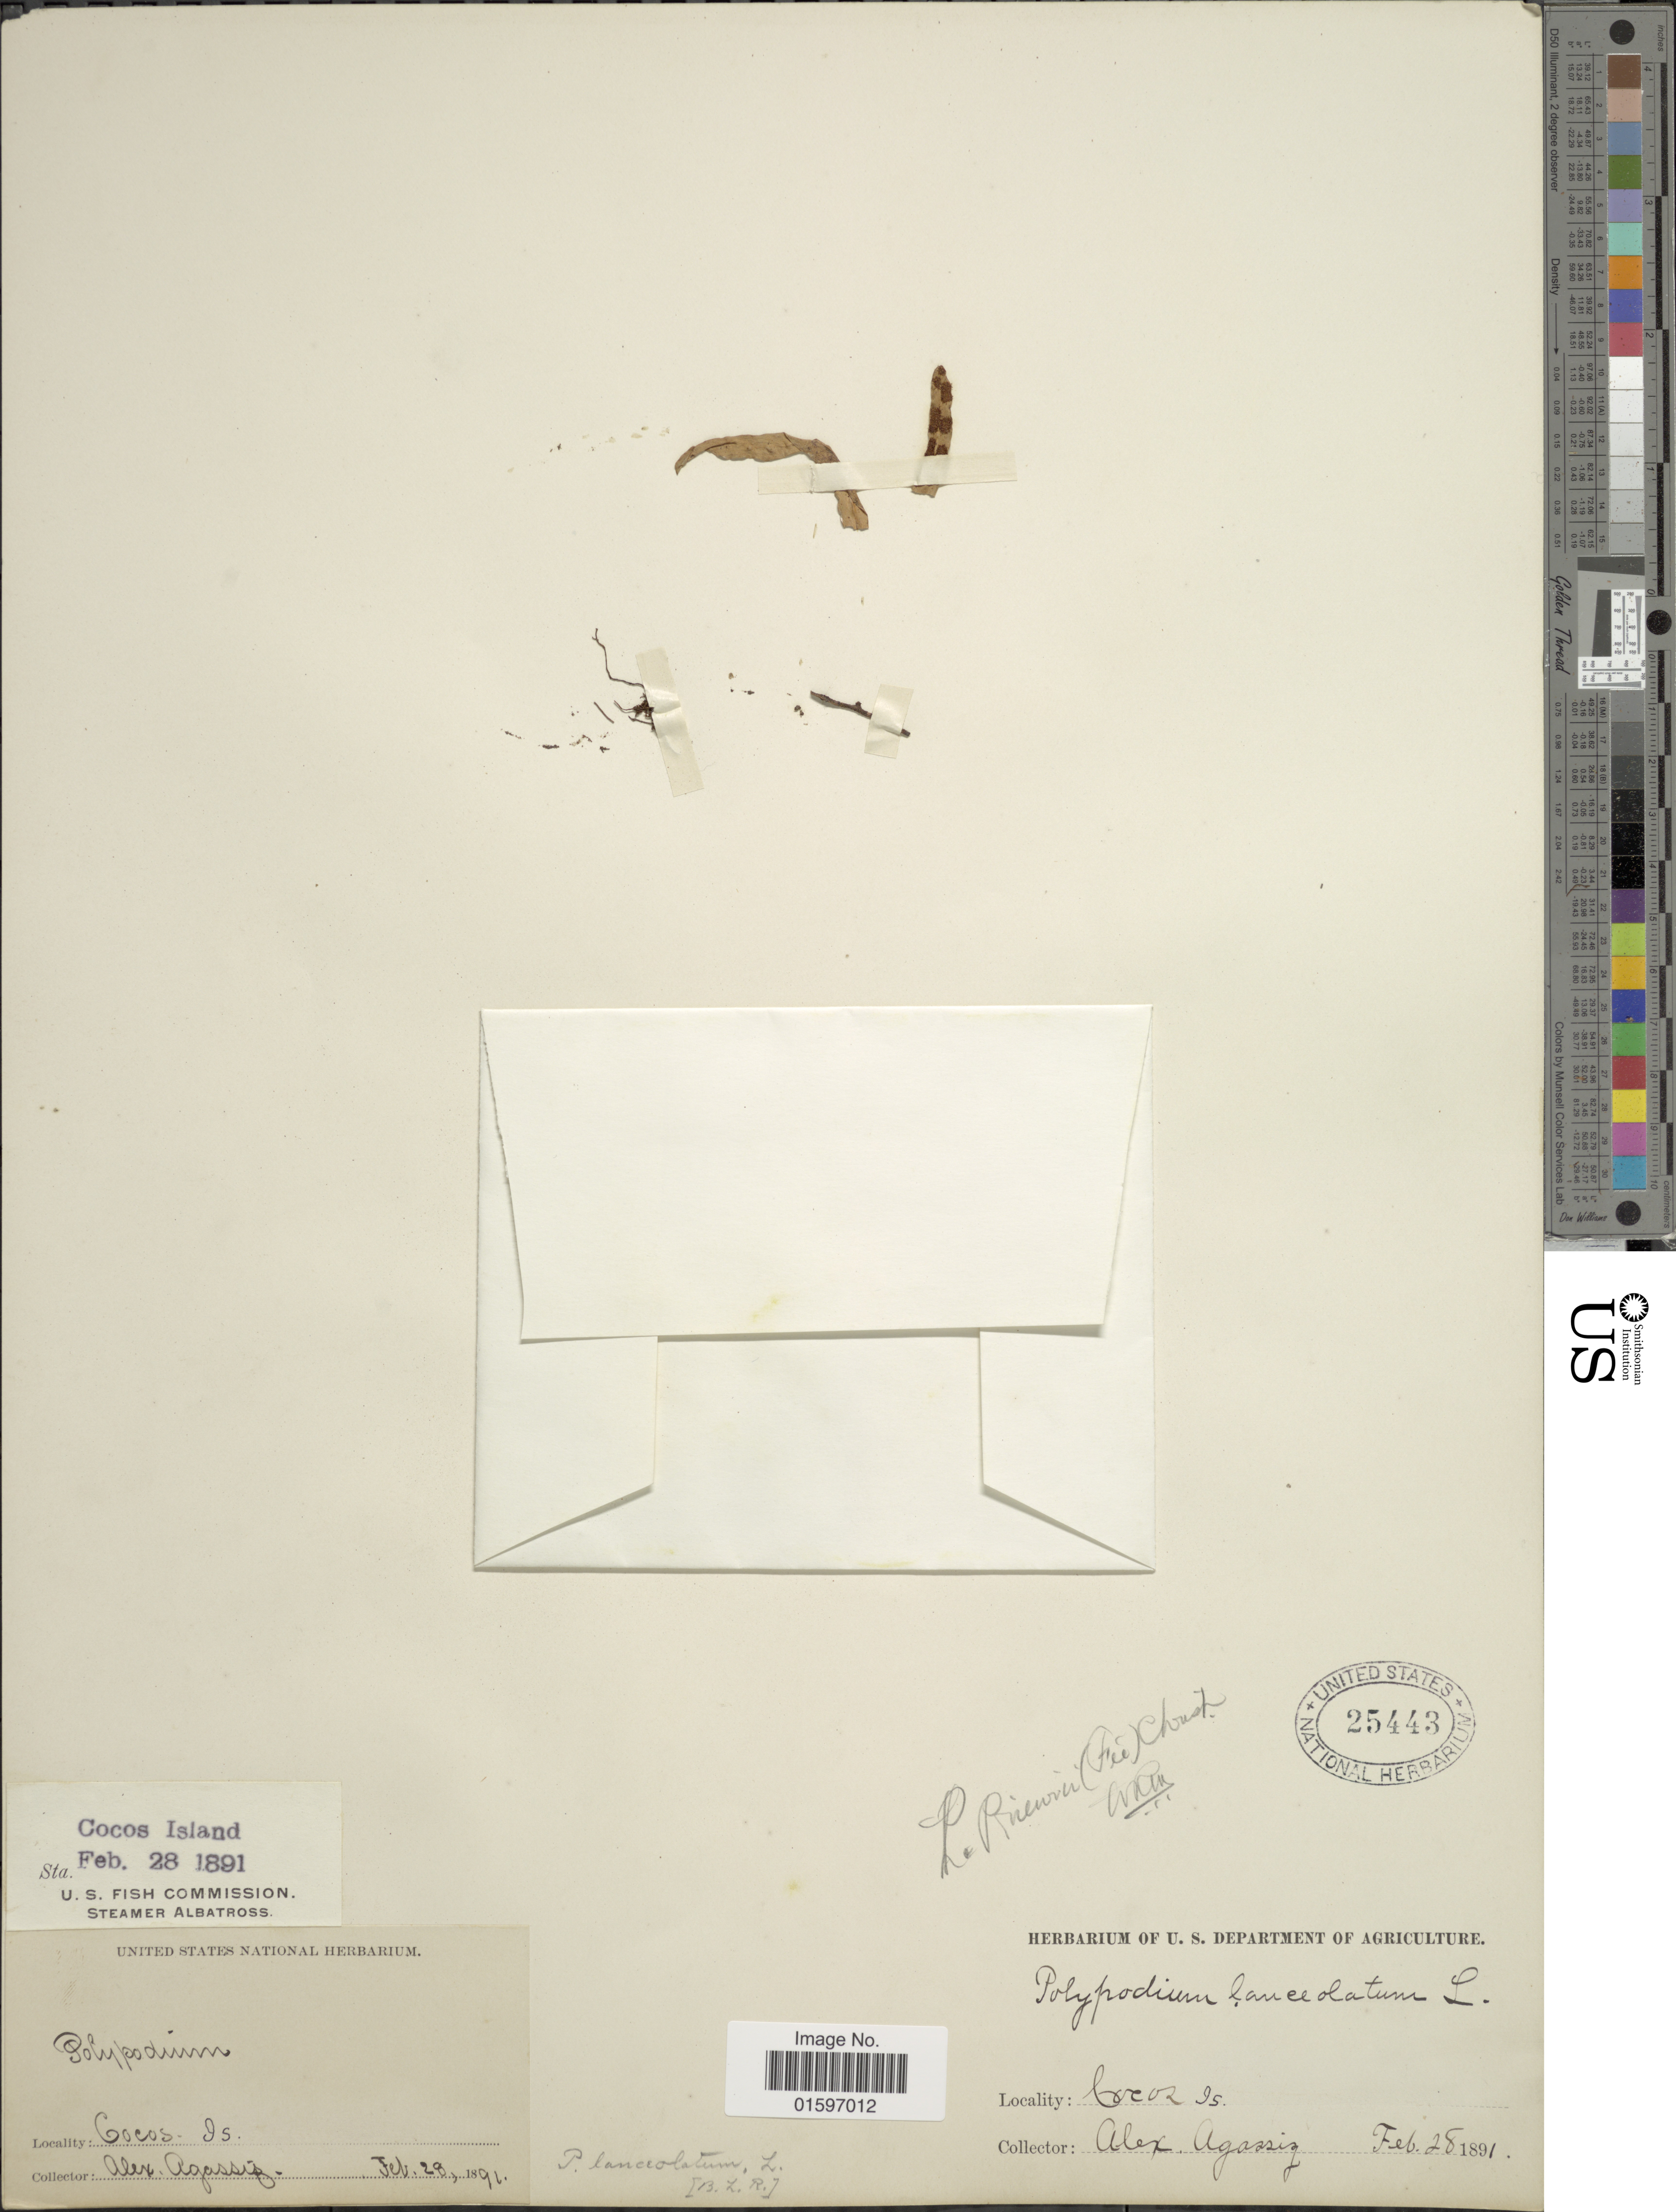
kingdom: Plantae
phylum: Tracheophyta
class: Polypodiopsida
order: Polypodiales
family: Polypodiaceae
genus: Pleopeltis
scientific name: Pleopeltis astrolepis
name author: (Liebm.) E. Fourn.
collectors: A. E. Agassiz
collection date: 1891-02-28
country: Australia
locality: Cocos Is.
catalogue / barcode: US 25443